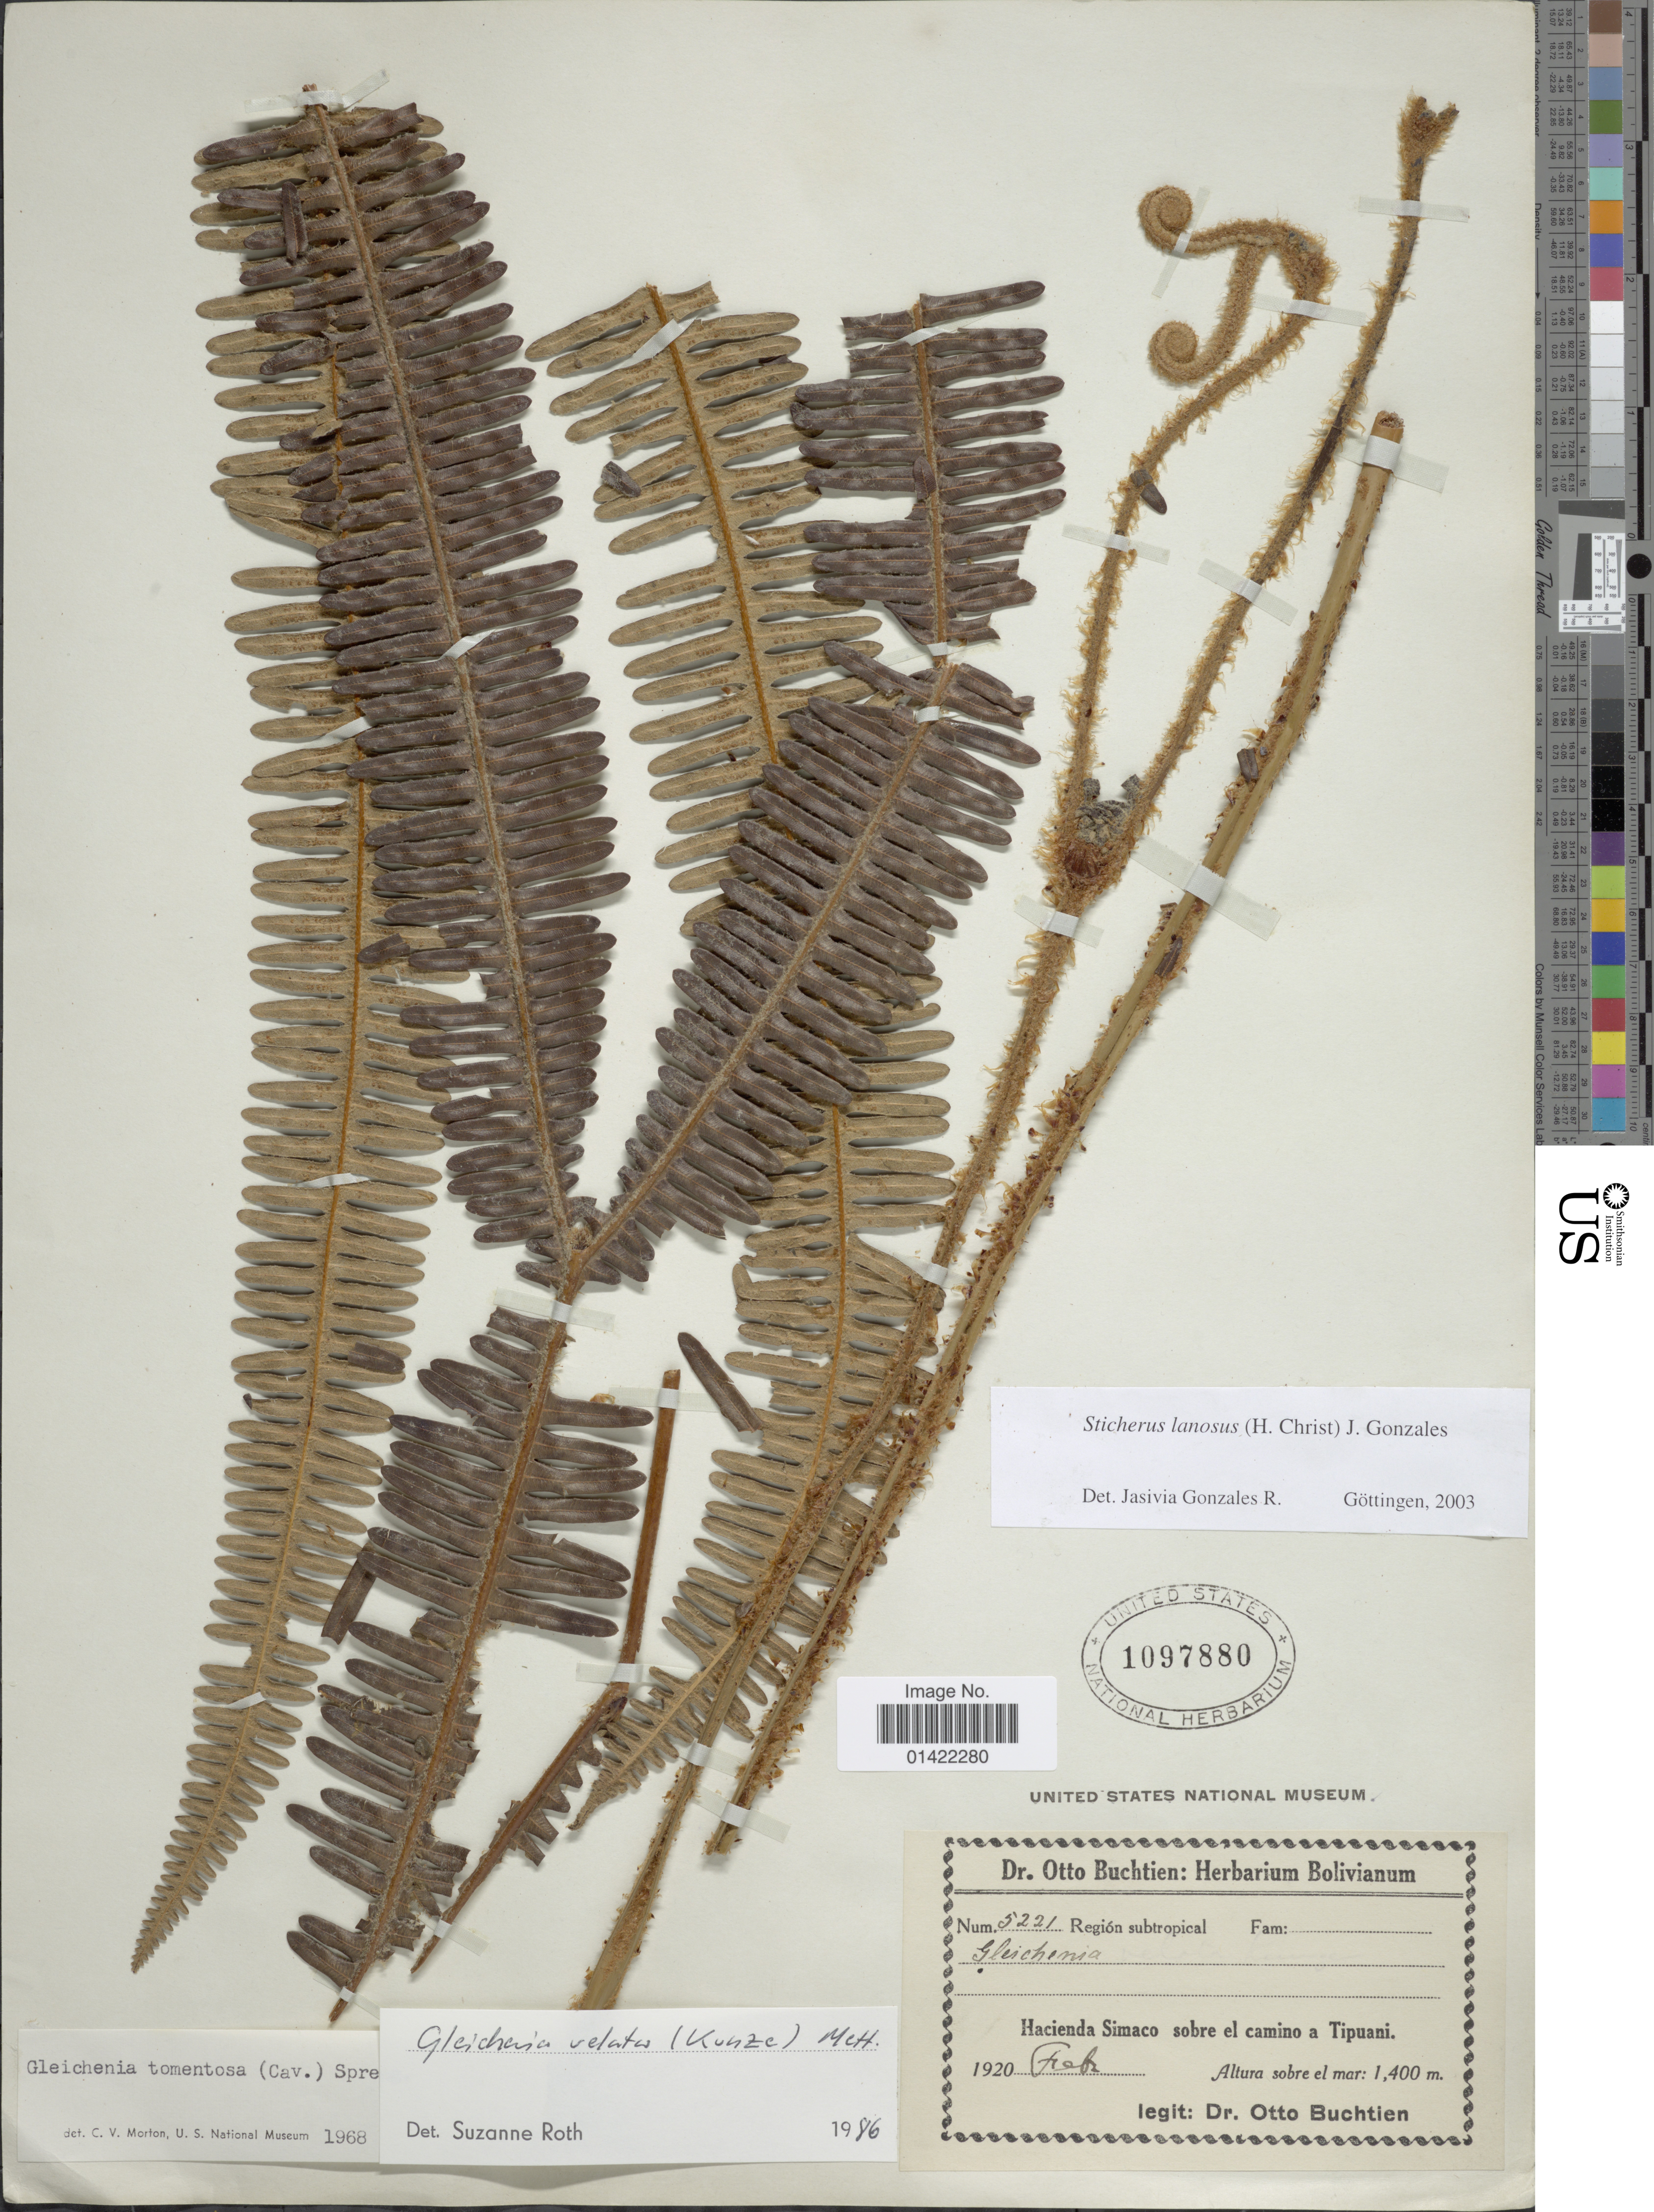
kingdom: Plantae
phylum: Tracheophyta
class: Polypodiopsida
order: Gleicheniales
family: Gleicheniaceae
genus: Sticherus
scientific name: Sticherus lanosus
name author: (Christ) J. Gonzales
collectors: O. Buchtien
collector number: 5221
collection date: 1920-02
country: Bolivia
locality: Hacienda Simaco sobre el camino a Tipuani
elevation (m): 1400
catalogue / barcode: US 1097880